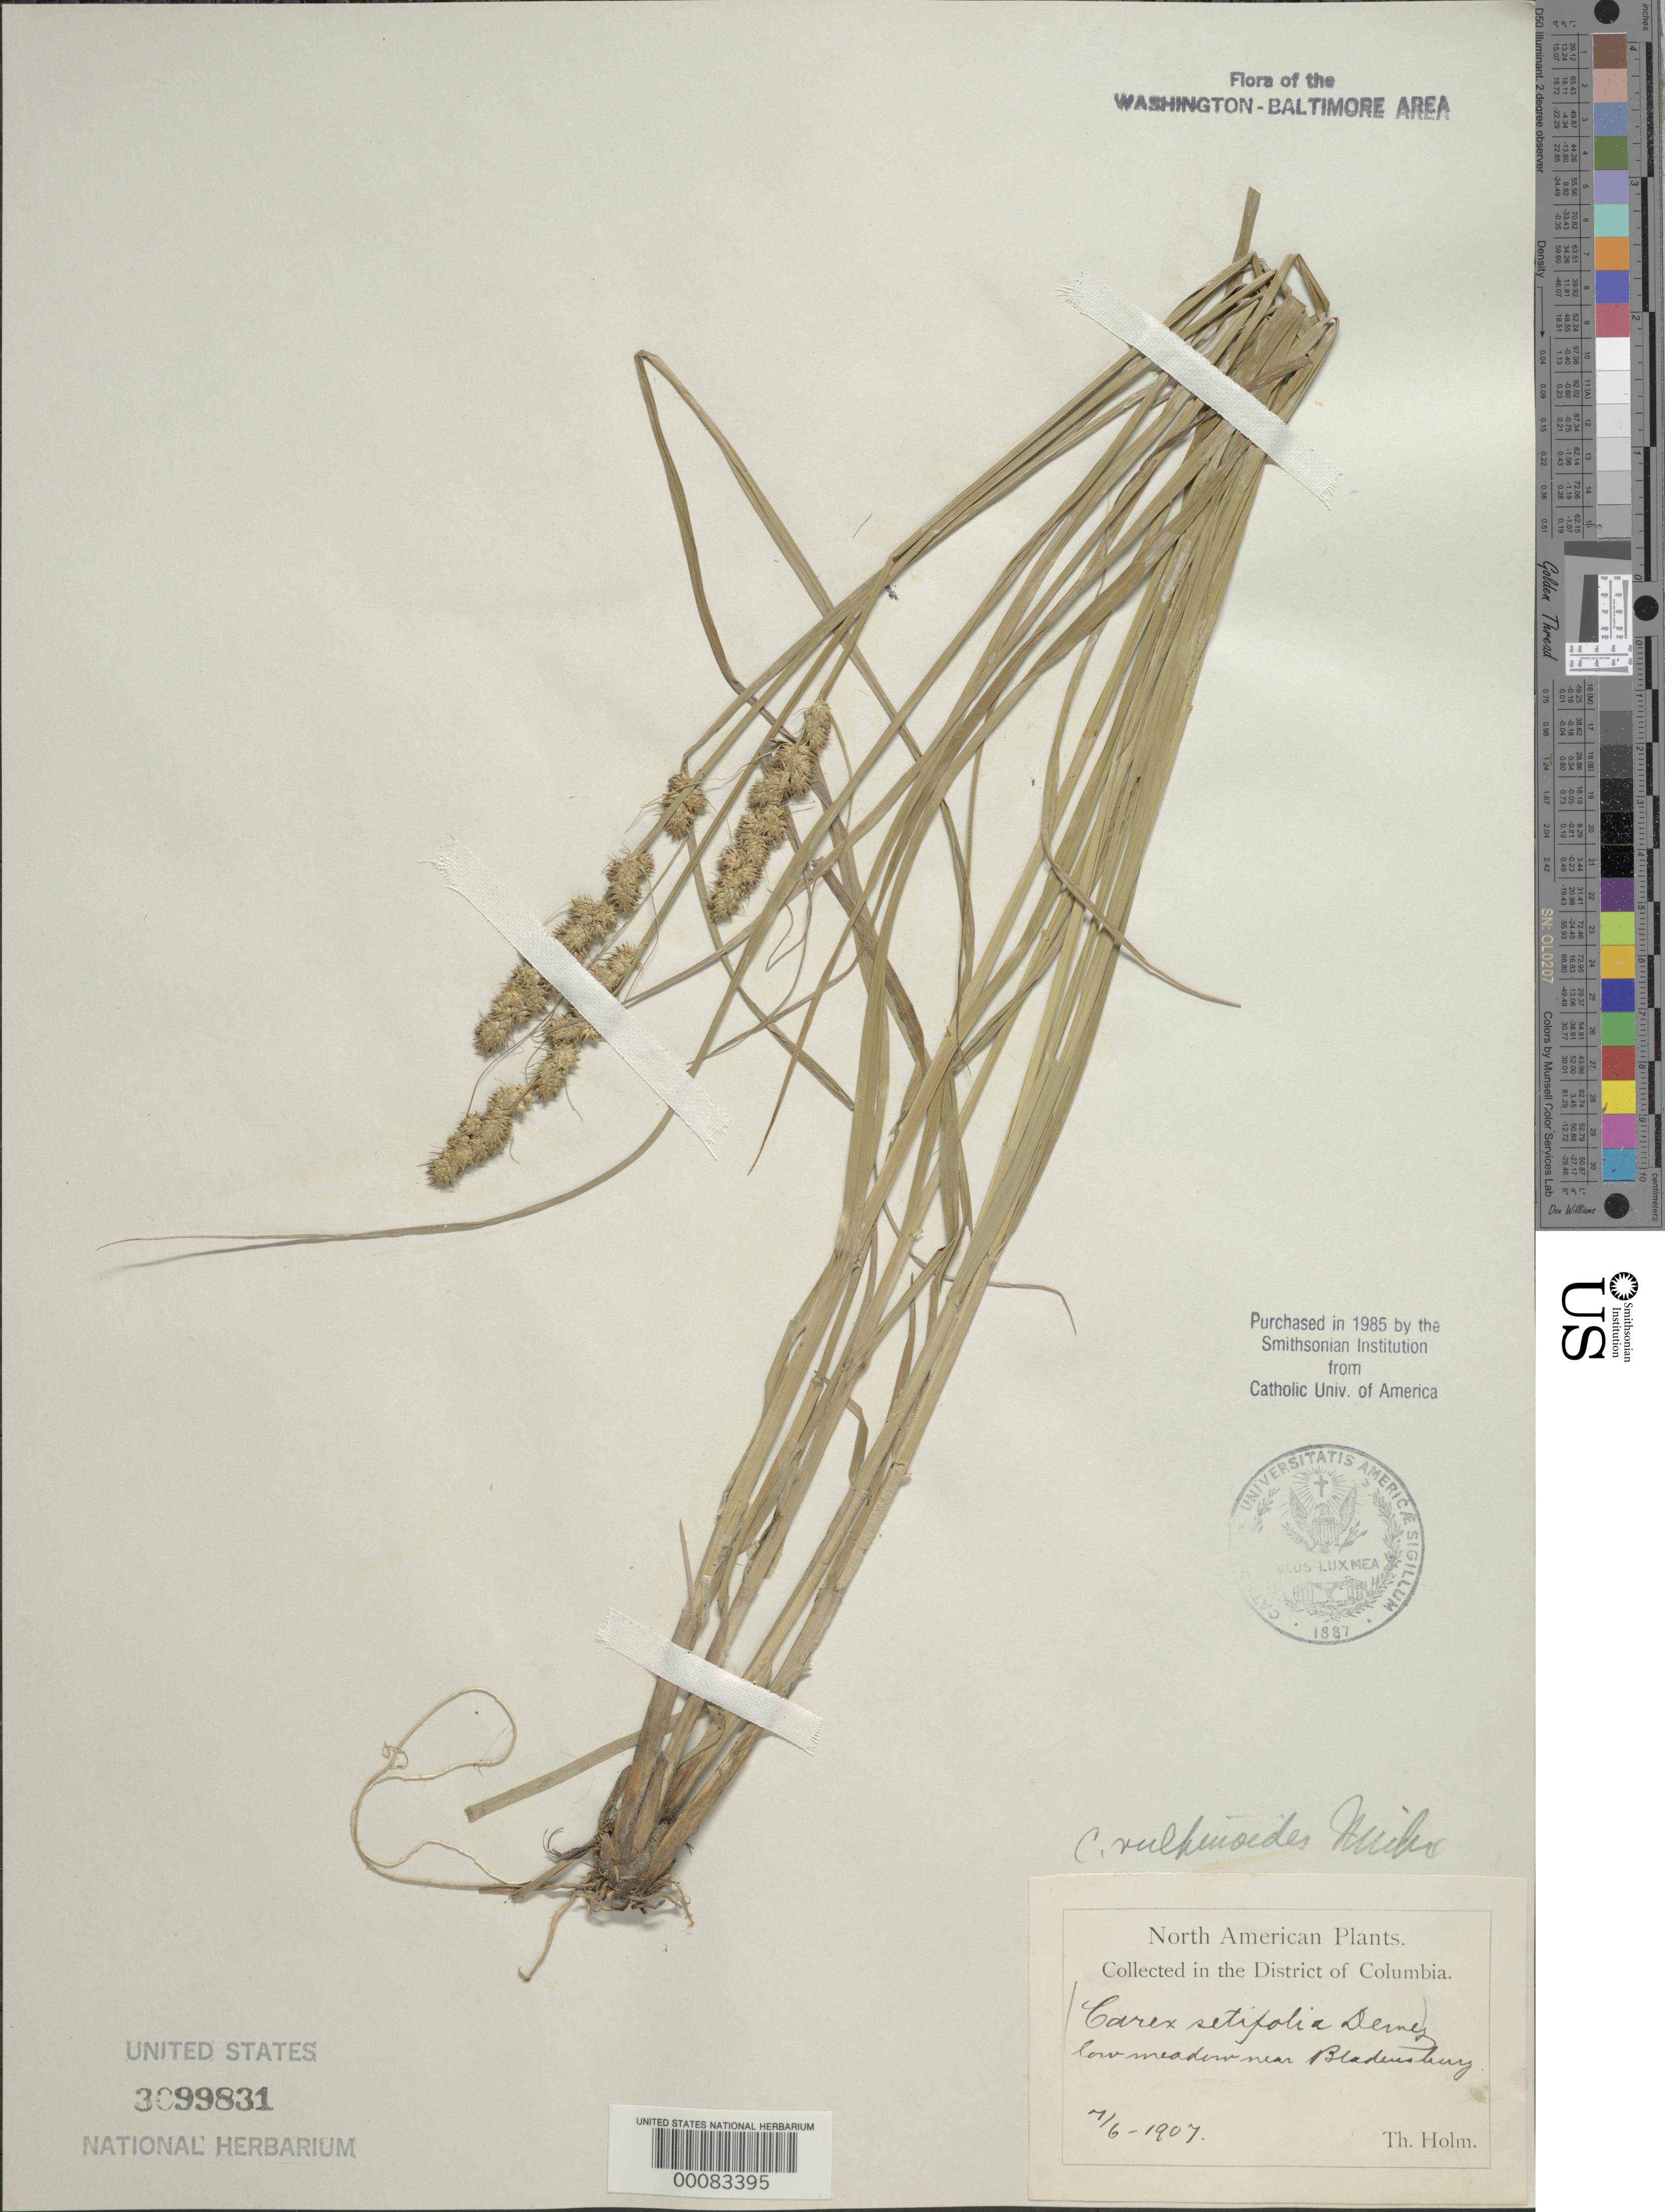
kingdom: Plantae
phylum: Tracheophyta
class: Liliopsida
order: Poales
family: Cyperaceae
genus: Carex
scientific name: Carex vulpinoidea Michx.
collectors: T. Holm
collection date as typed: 07 Jun 1907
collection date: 1907-06-07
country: United States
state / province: Maryland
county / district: Prince George's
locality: Near Bladensburg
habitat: Low meadows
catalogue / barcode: US 3099831